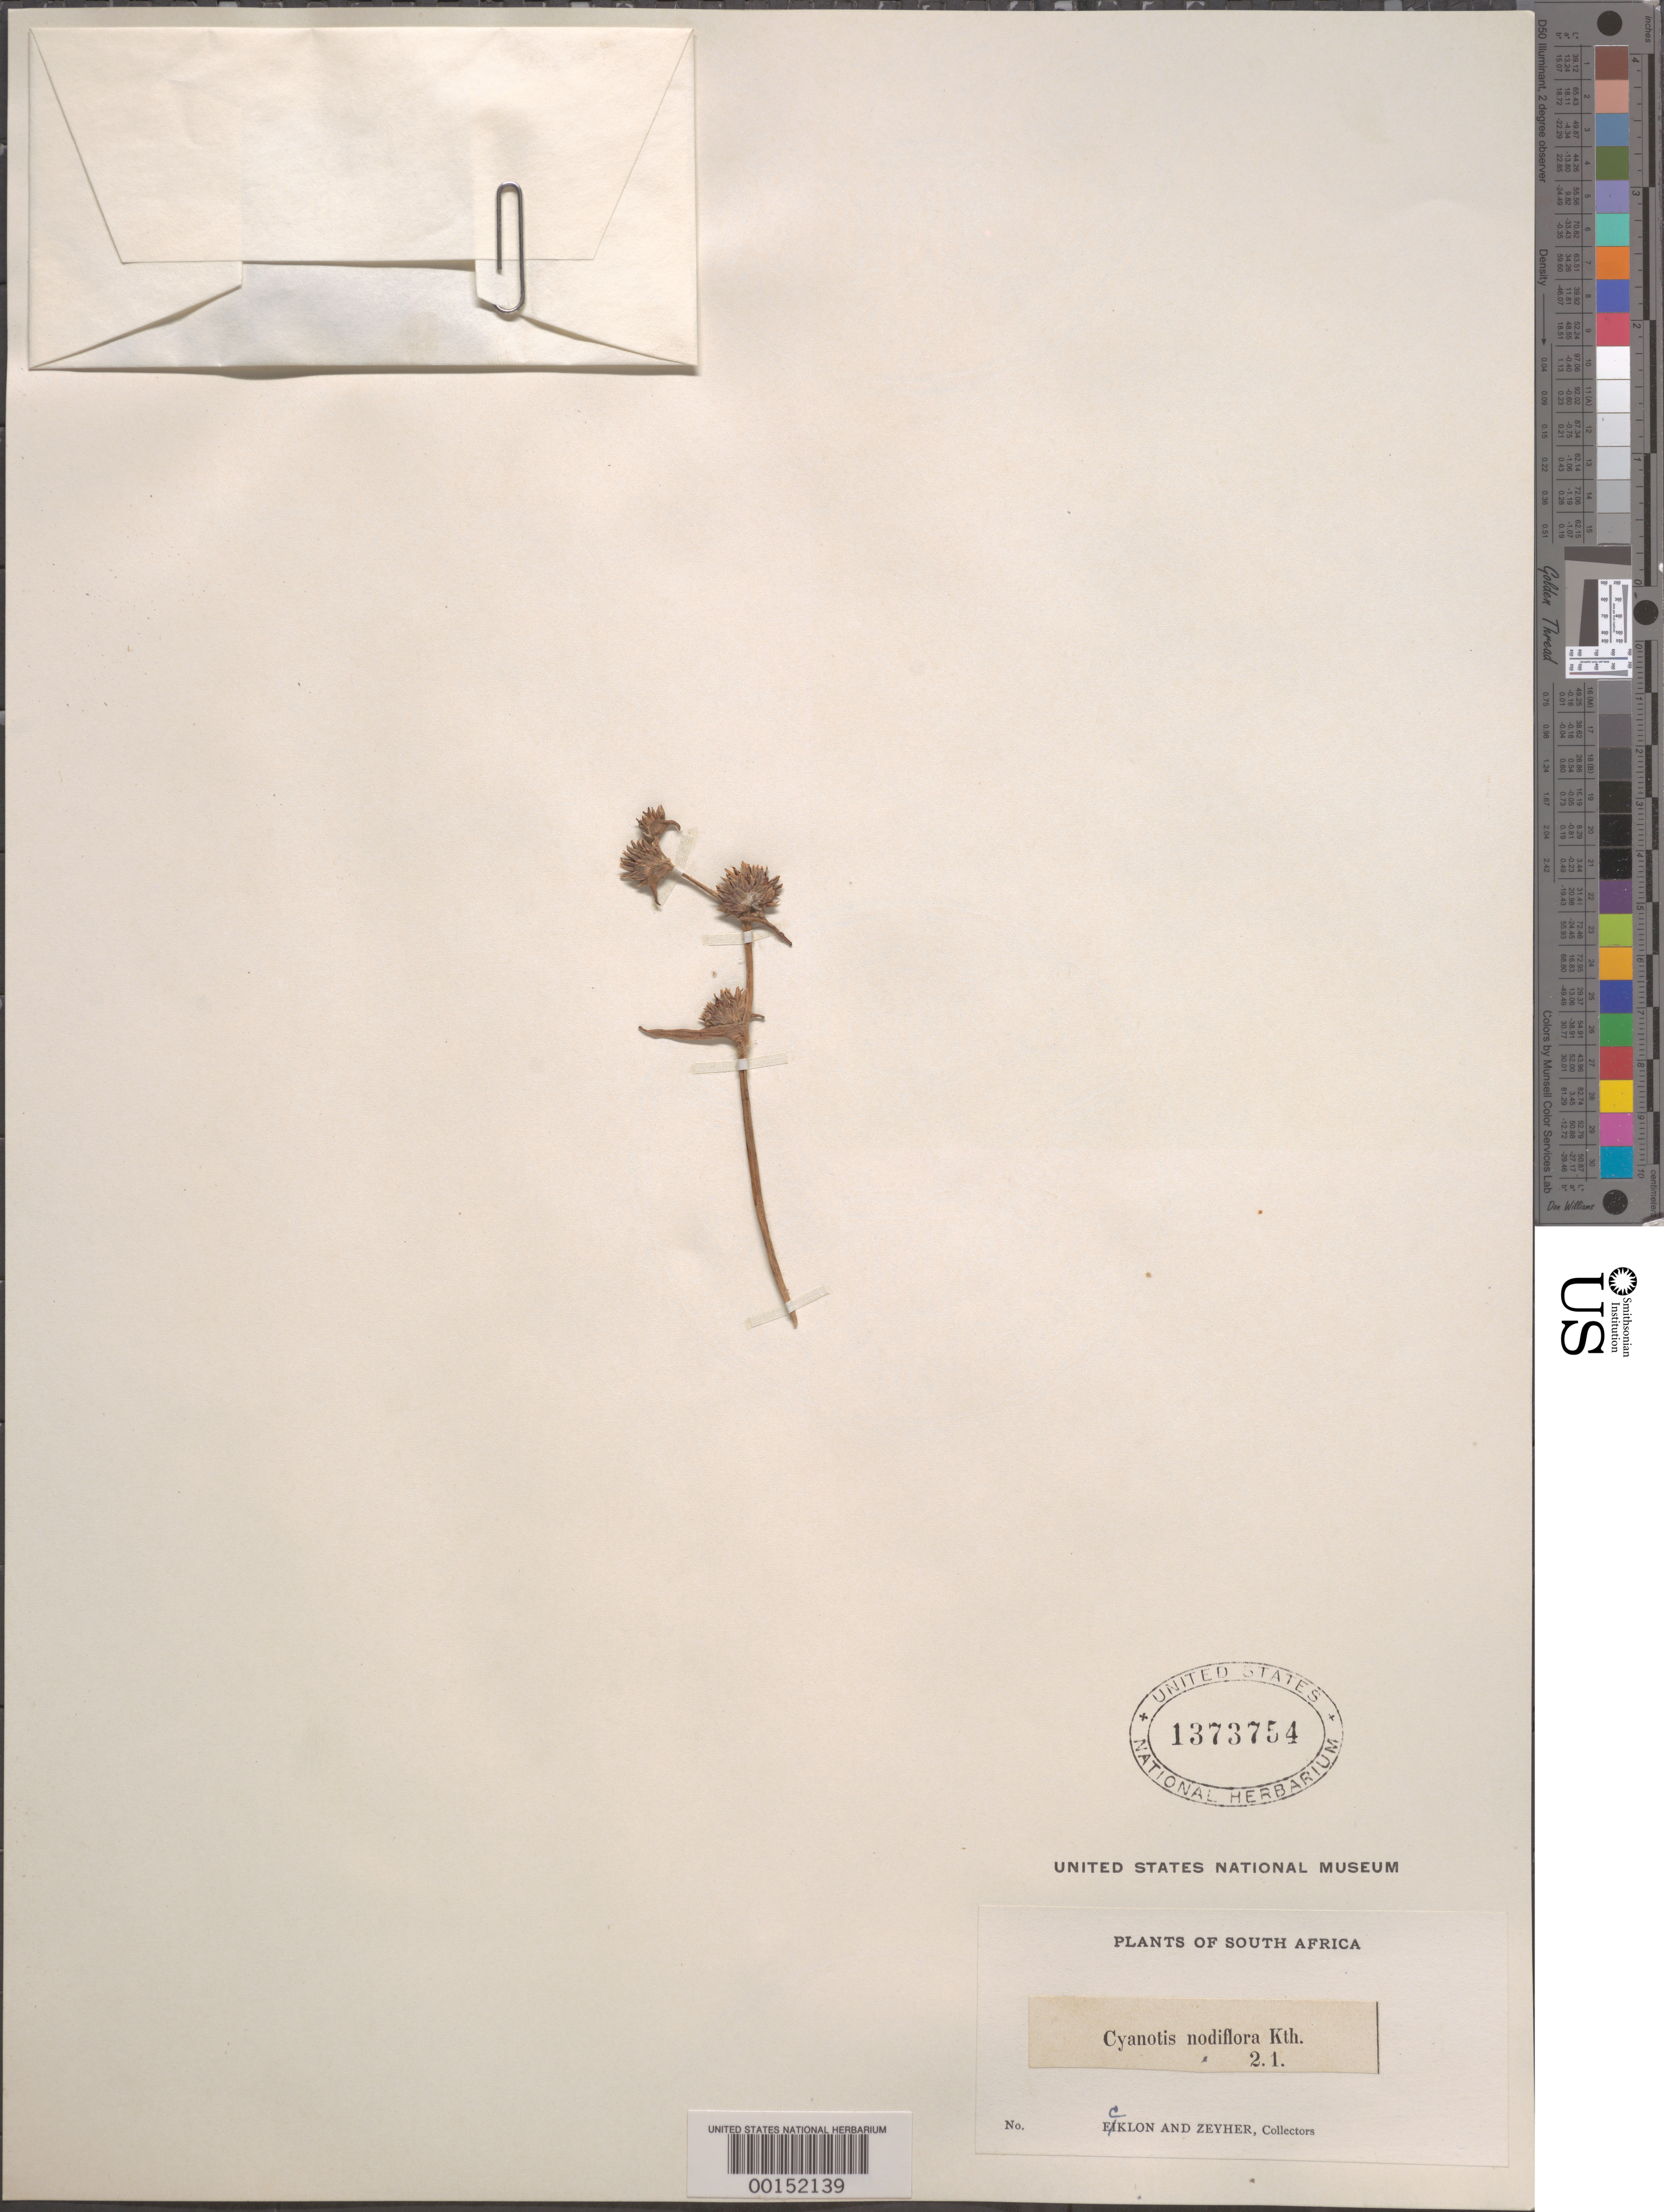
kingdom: Plantae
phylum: Tracheophyta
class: Liliopsida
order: Commelinales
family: Commelinaceae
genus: Cyanotis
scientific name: Cyanotis speciosa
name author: (L. f.) Hassk.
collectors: C. F. Ecklon & C. Zeyher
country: South Africa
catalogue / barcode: US 1373754